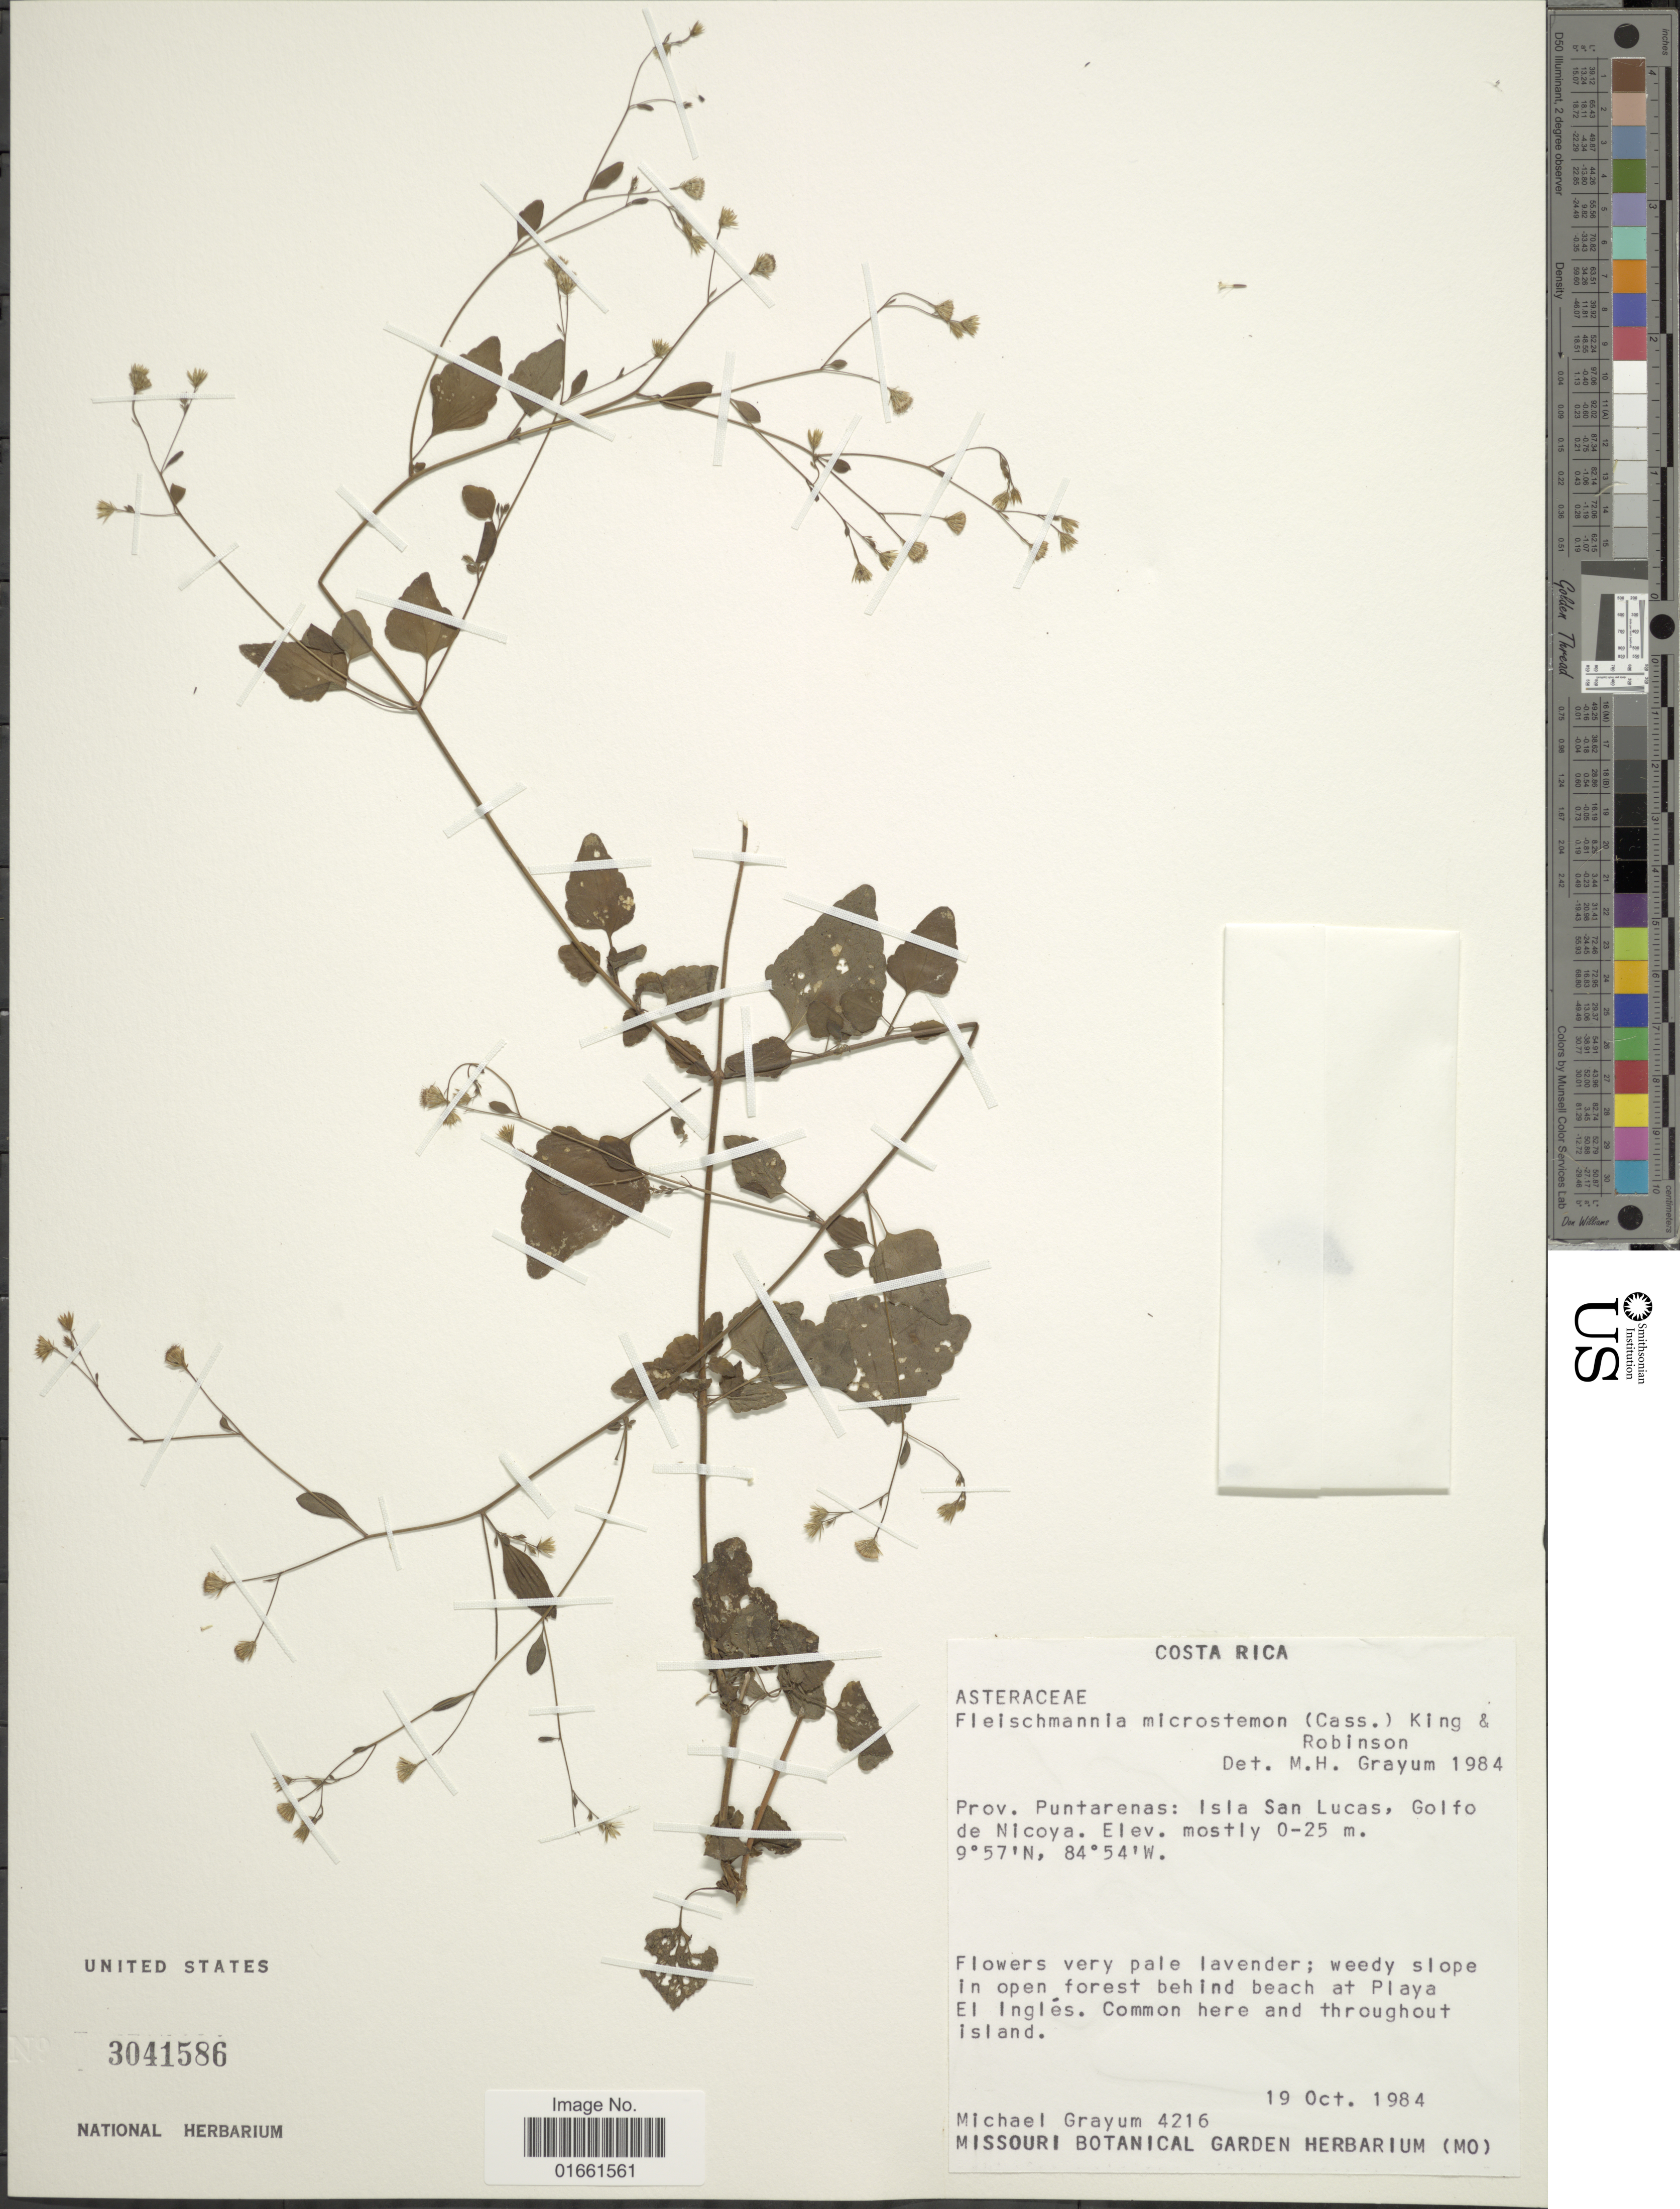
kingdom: Plantae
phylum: Tracheophyta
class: Magnoliopsida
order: Asterales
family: Asteraceae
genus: Fleischmannia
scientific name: Fleischmannia microstemon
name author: (Cass.) R.M. King & H. Rob.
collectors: M. H. Grayum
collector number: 4216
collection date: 1984-10-19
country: Costa Rica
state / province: Puntarenas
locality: Prov. Puntarenas, Isla San Lucas, Golfo de Nicoya.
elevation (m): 0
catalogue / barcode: US 3041586